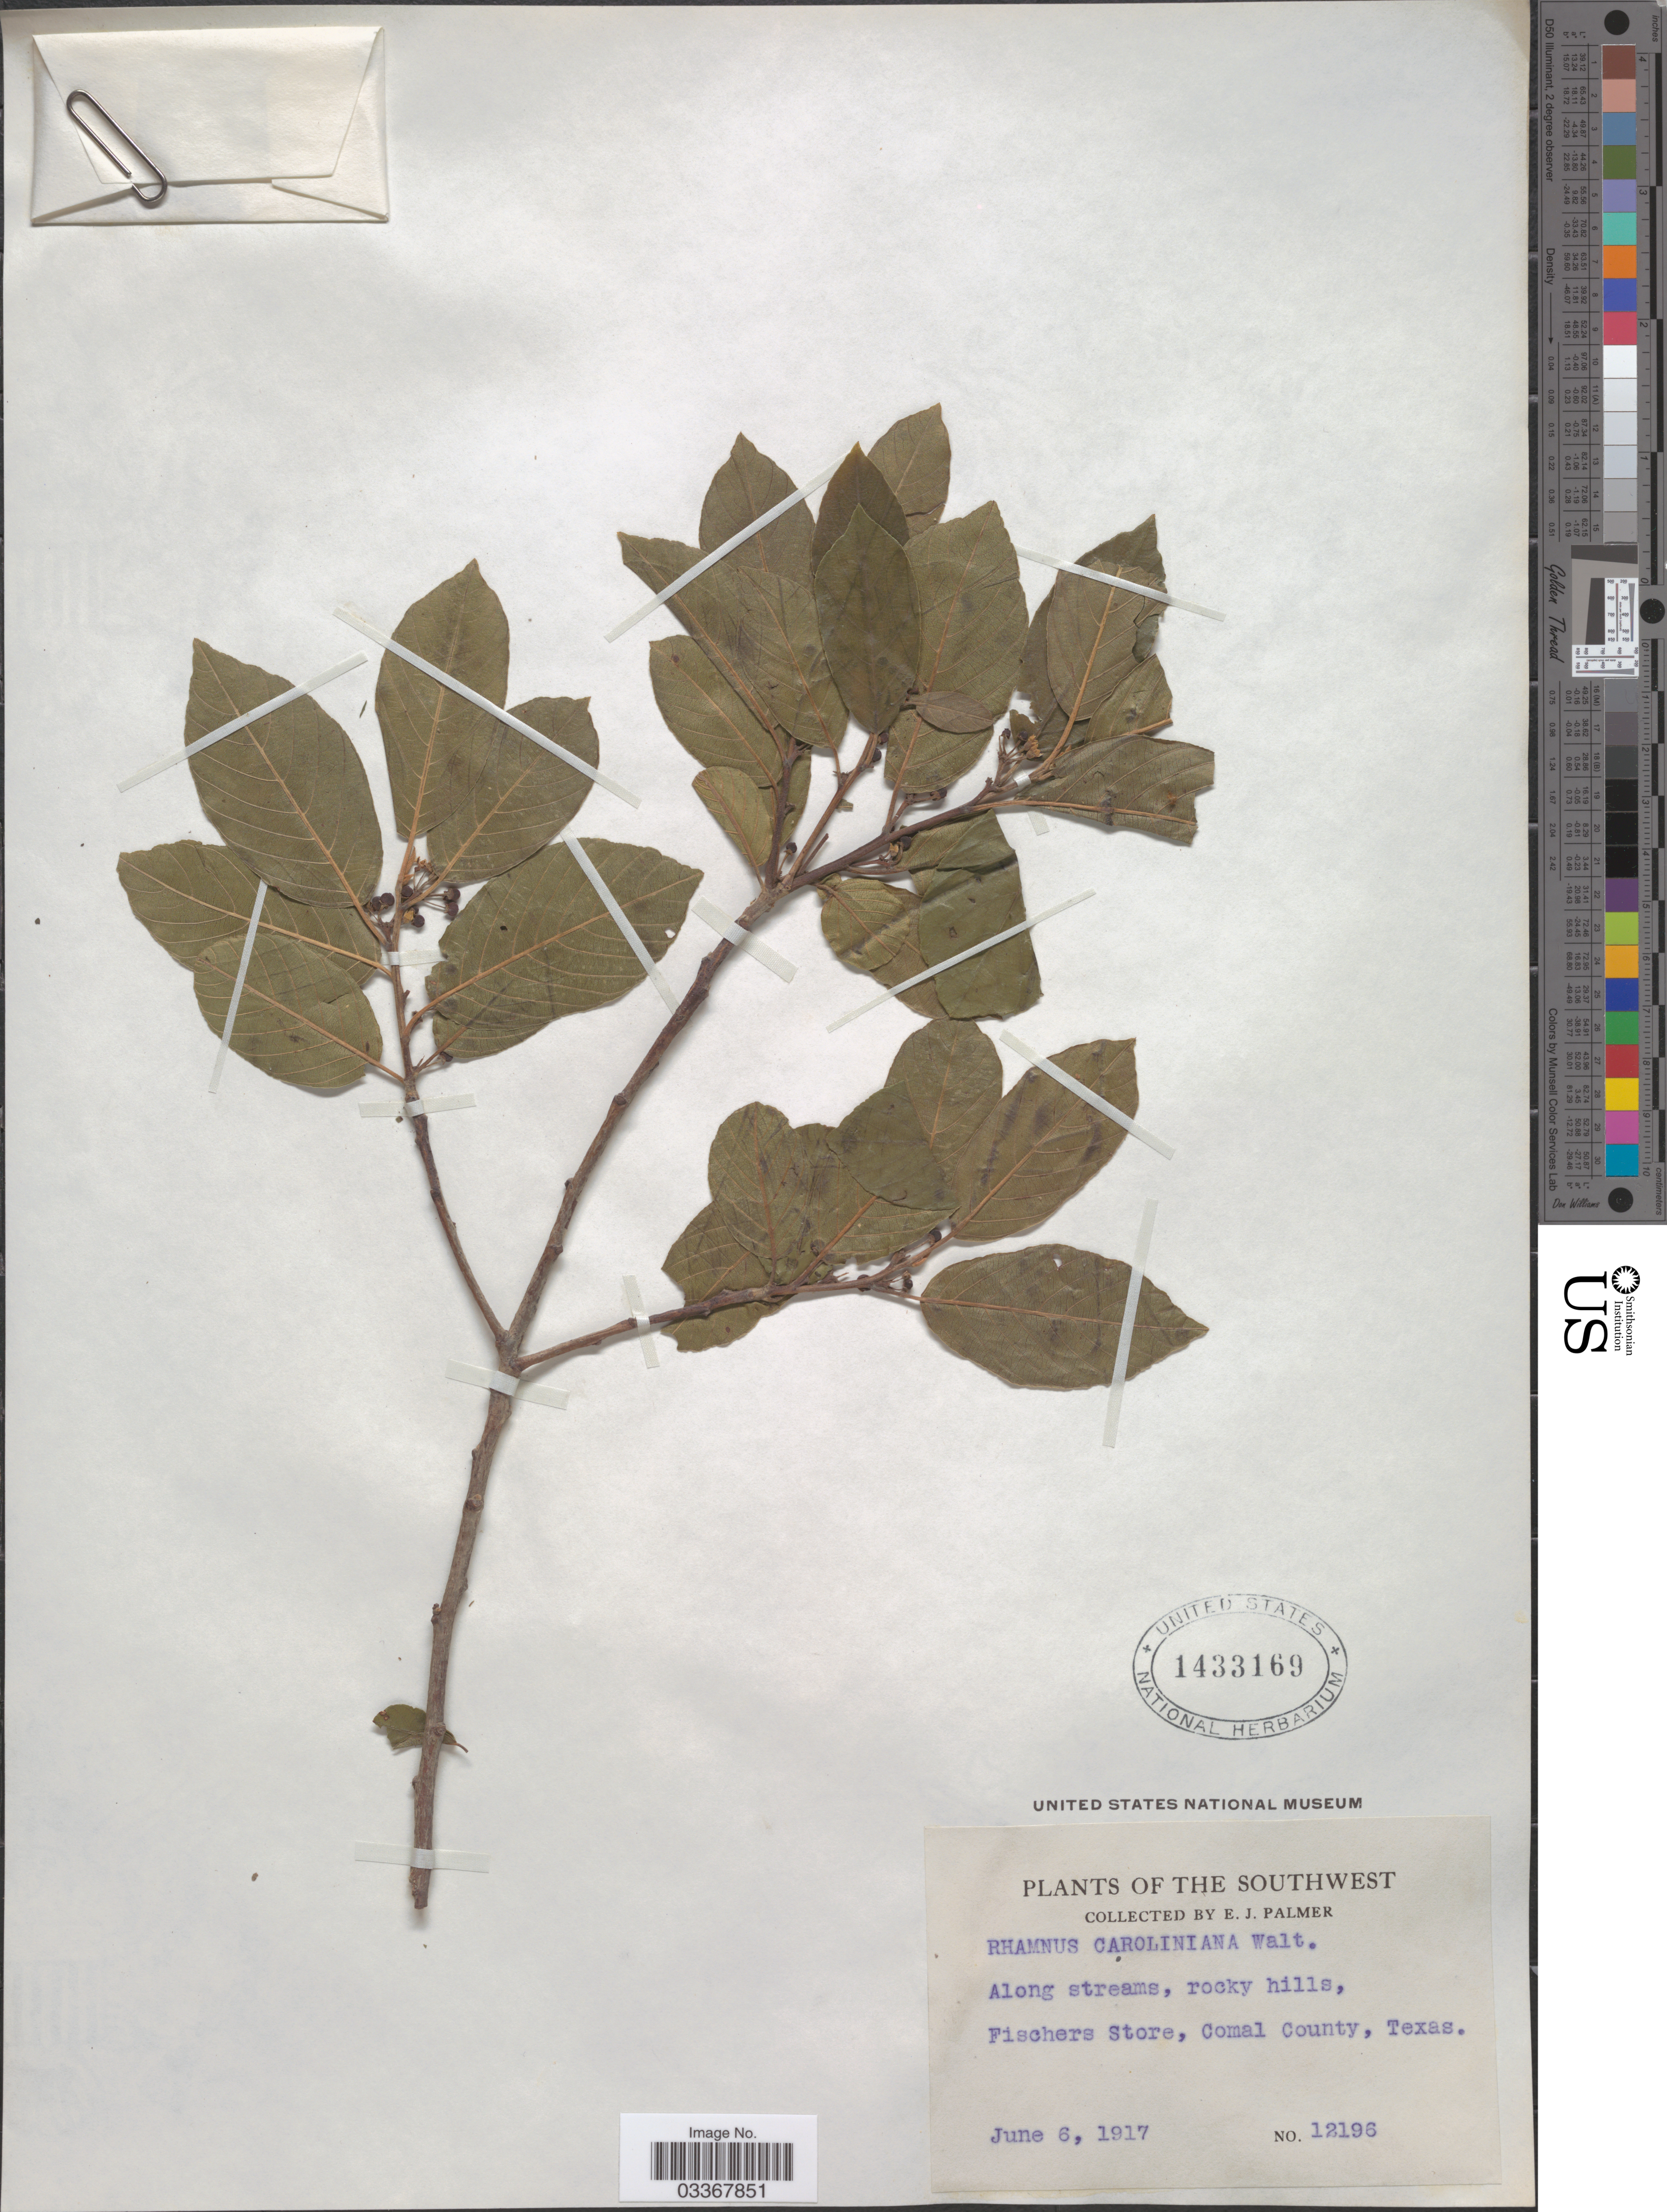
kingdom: Plantae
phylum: Tracheophyta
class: Magnoliopsida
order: Rosales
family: Rhamnaceae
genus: Frangula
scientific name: Frangula caroliniana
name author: (Walter) A. Gray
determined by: Strong, Mark T., (BOT), Smithsonian Institution - National Museum of Natural History (UNITED STATES)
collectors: E. J. Palmer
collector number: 12196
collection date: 1917-06-06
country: United States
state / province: Texas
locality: The Southwest, Fischers Store, Comal County.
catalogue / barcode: US 1433169